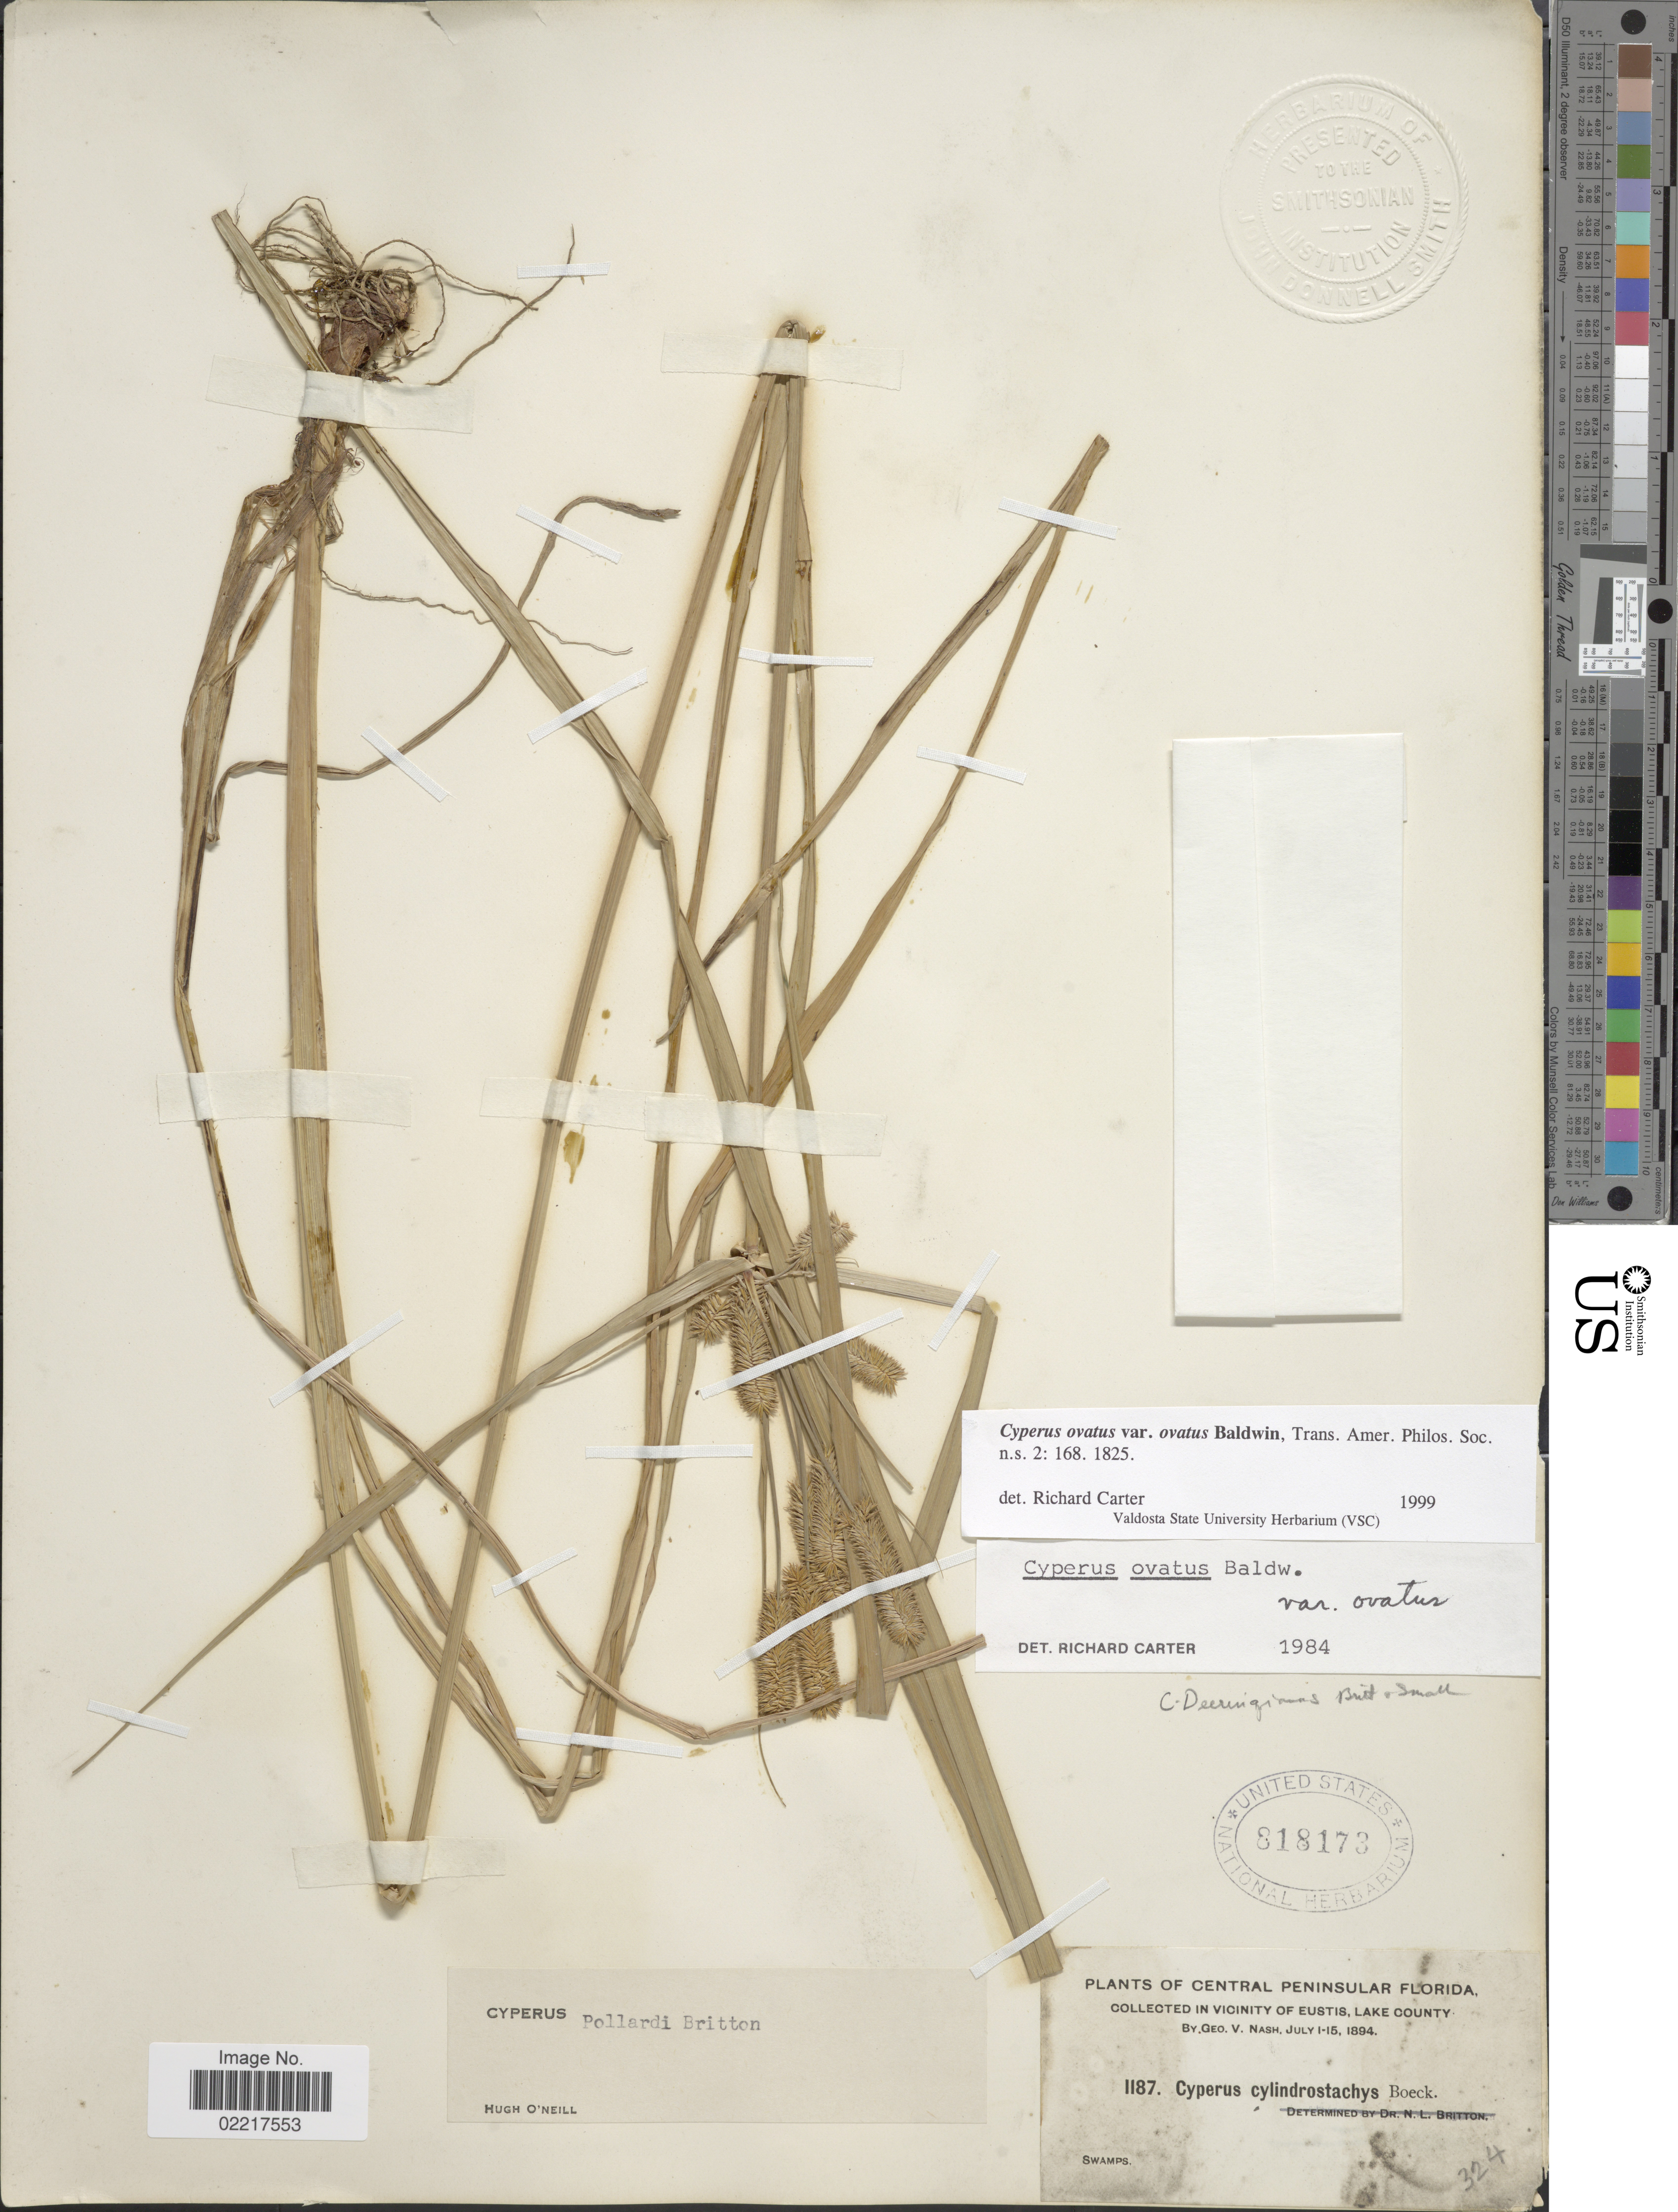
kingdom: Plantae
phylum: Tracheophyta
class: Liliopsida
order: Poales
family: Cyperaceae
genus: Cyperus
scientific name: Cyperus ovatus var. ovatus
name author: Baldwin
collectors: G. V. Nash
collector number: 1187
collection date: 1894-07-01/1894-07-15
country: United States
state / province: Florida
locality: Central Peninsular Florida, In Vicinity of Eustis, Lake County, Swamps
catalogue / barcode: US 818173